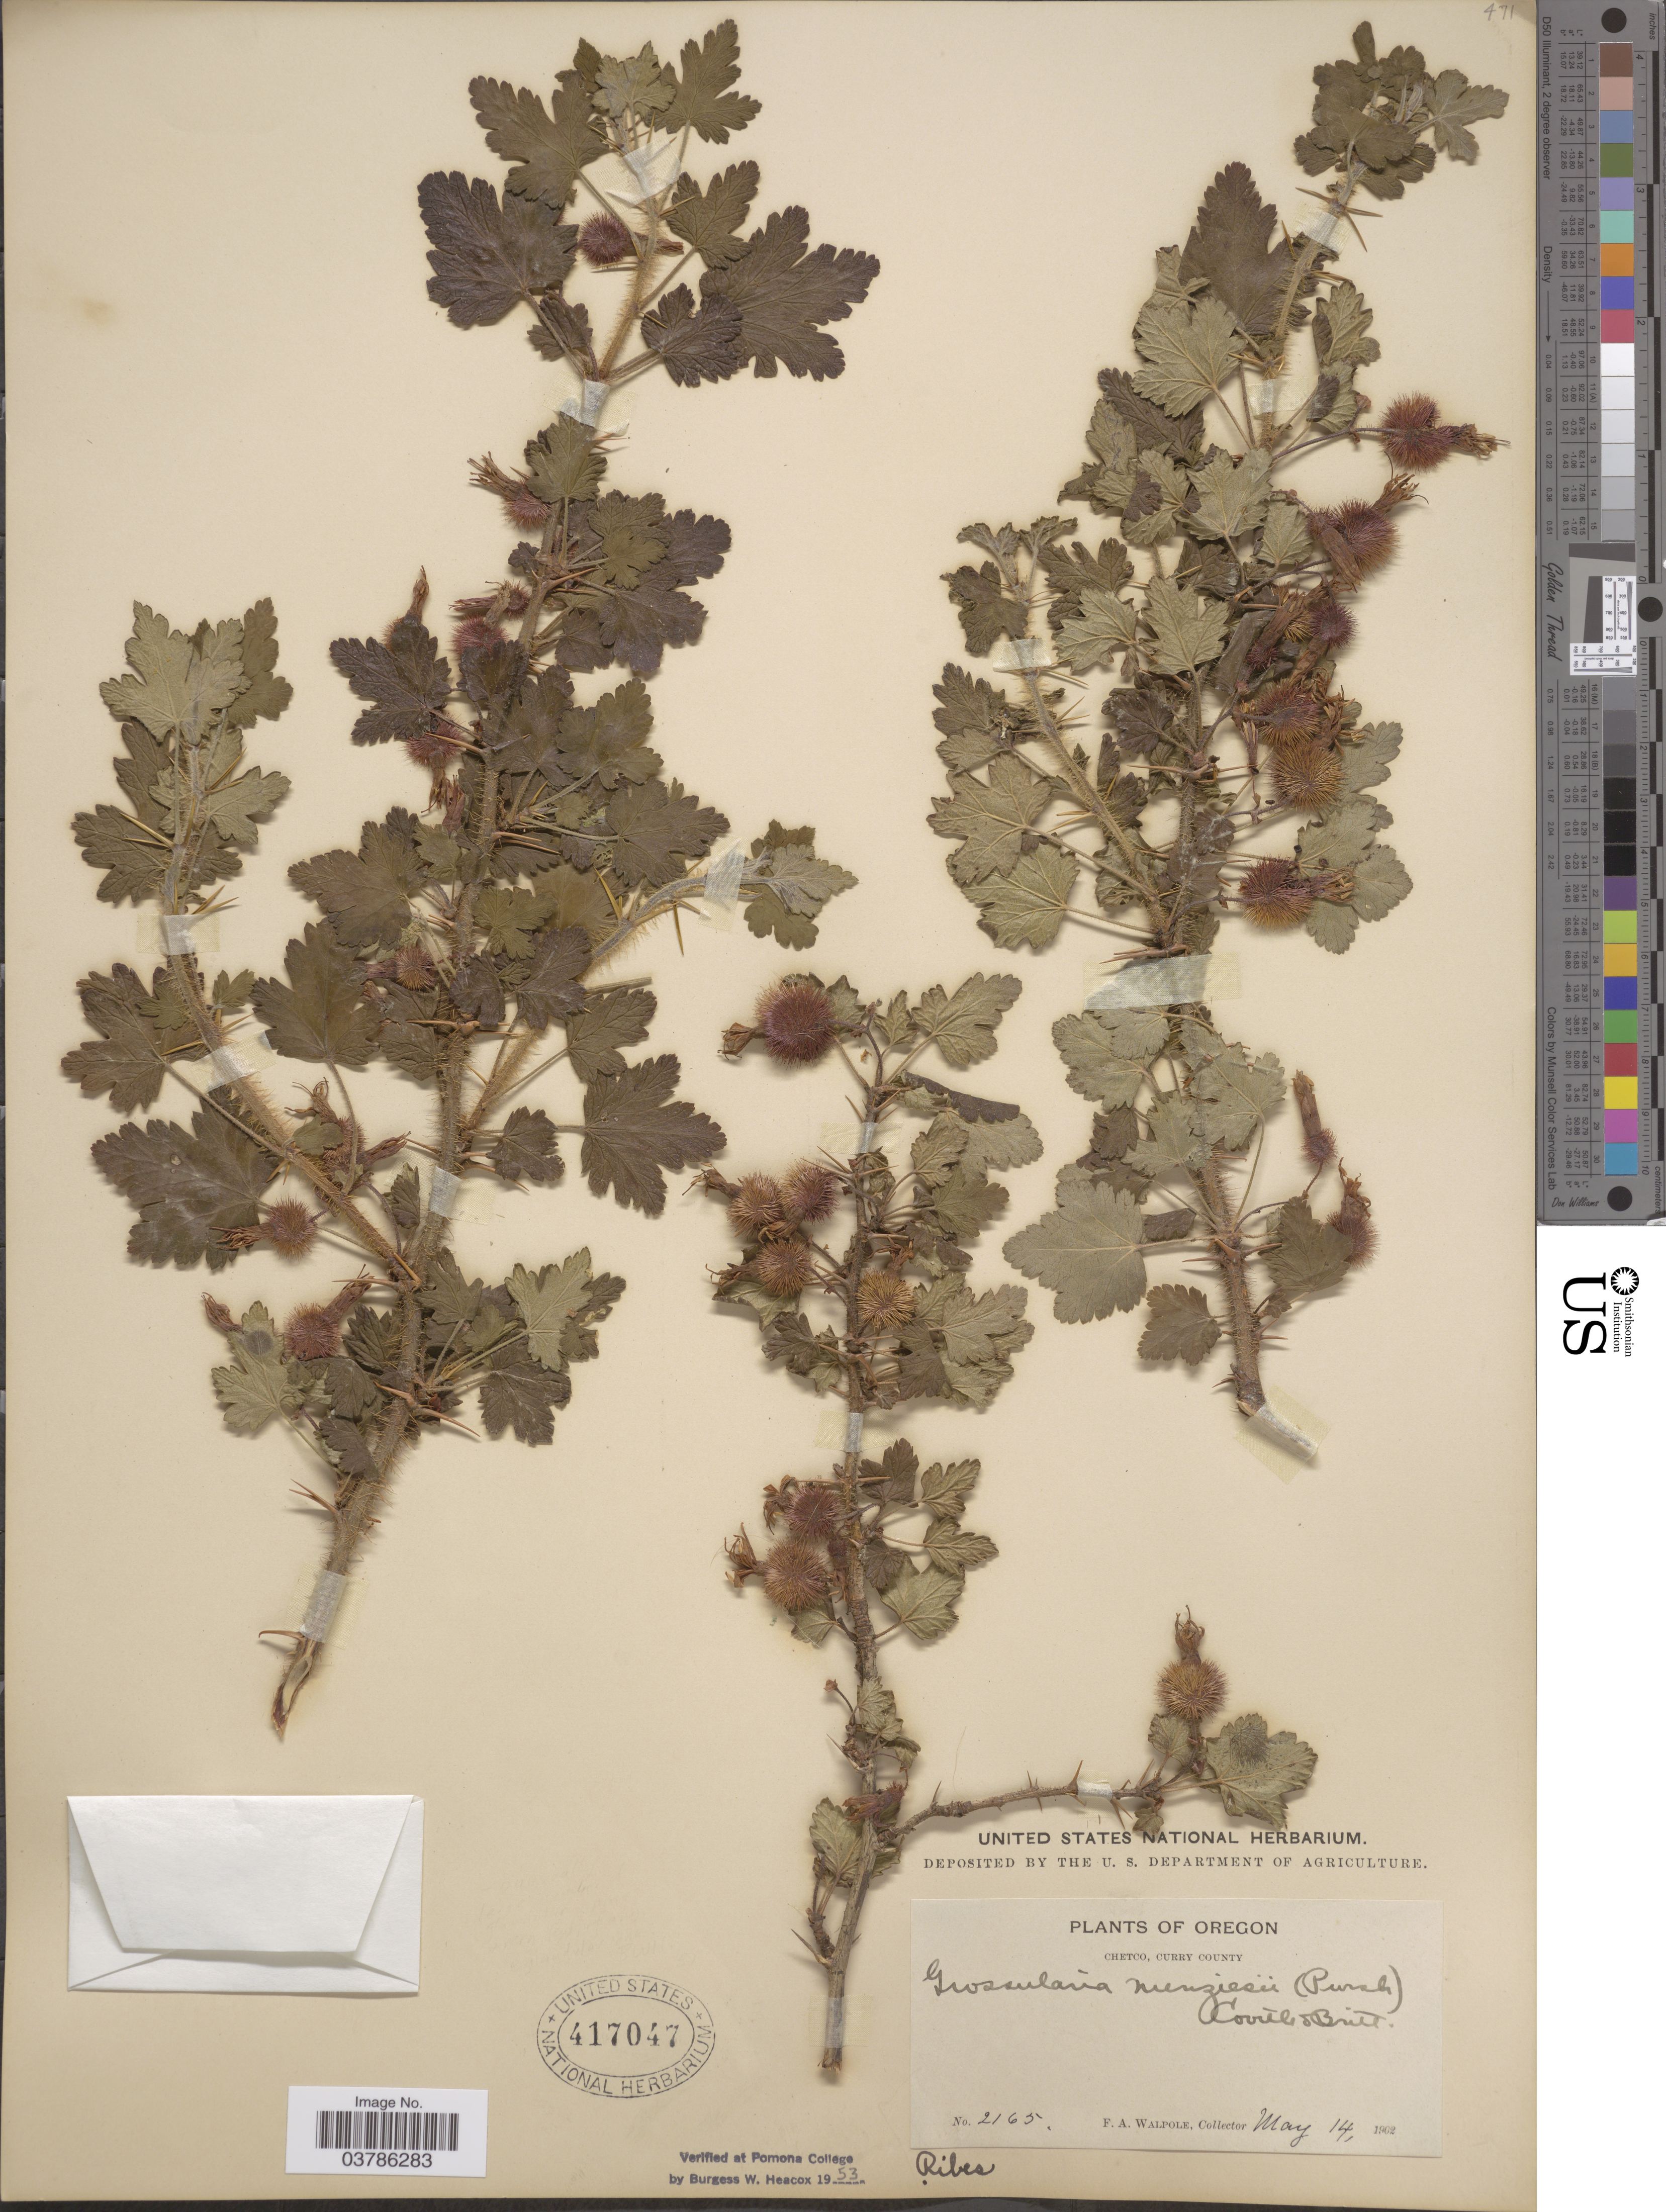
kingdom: Plantae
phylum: Tracheophyta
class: Magnoliopsida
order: Saxifragales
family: Grossulariaceae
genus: Ribes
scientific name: Ribes menziesii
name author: Pursh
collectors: F. Walpole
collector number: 2165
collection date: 1902-05-14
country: United States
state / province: Oregon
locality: Chetco, Curry County.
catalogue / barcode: US 417047